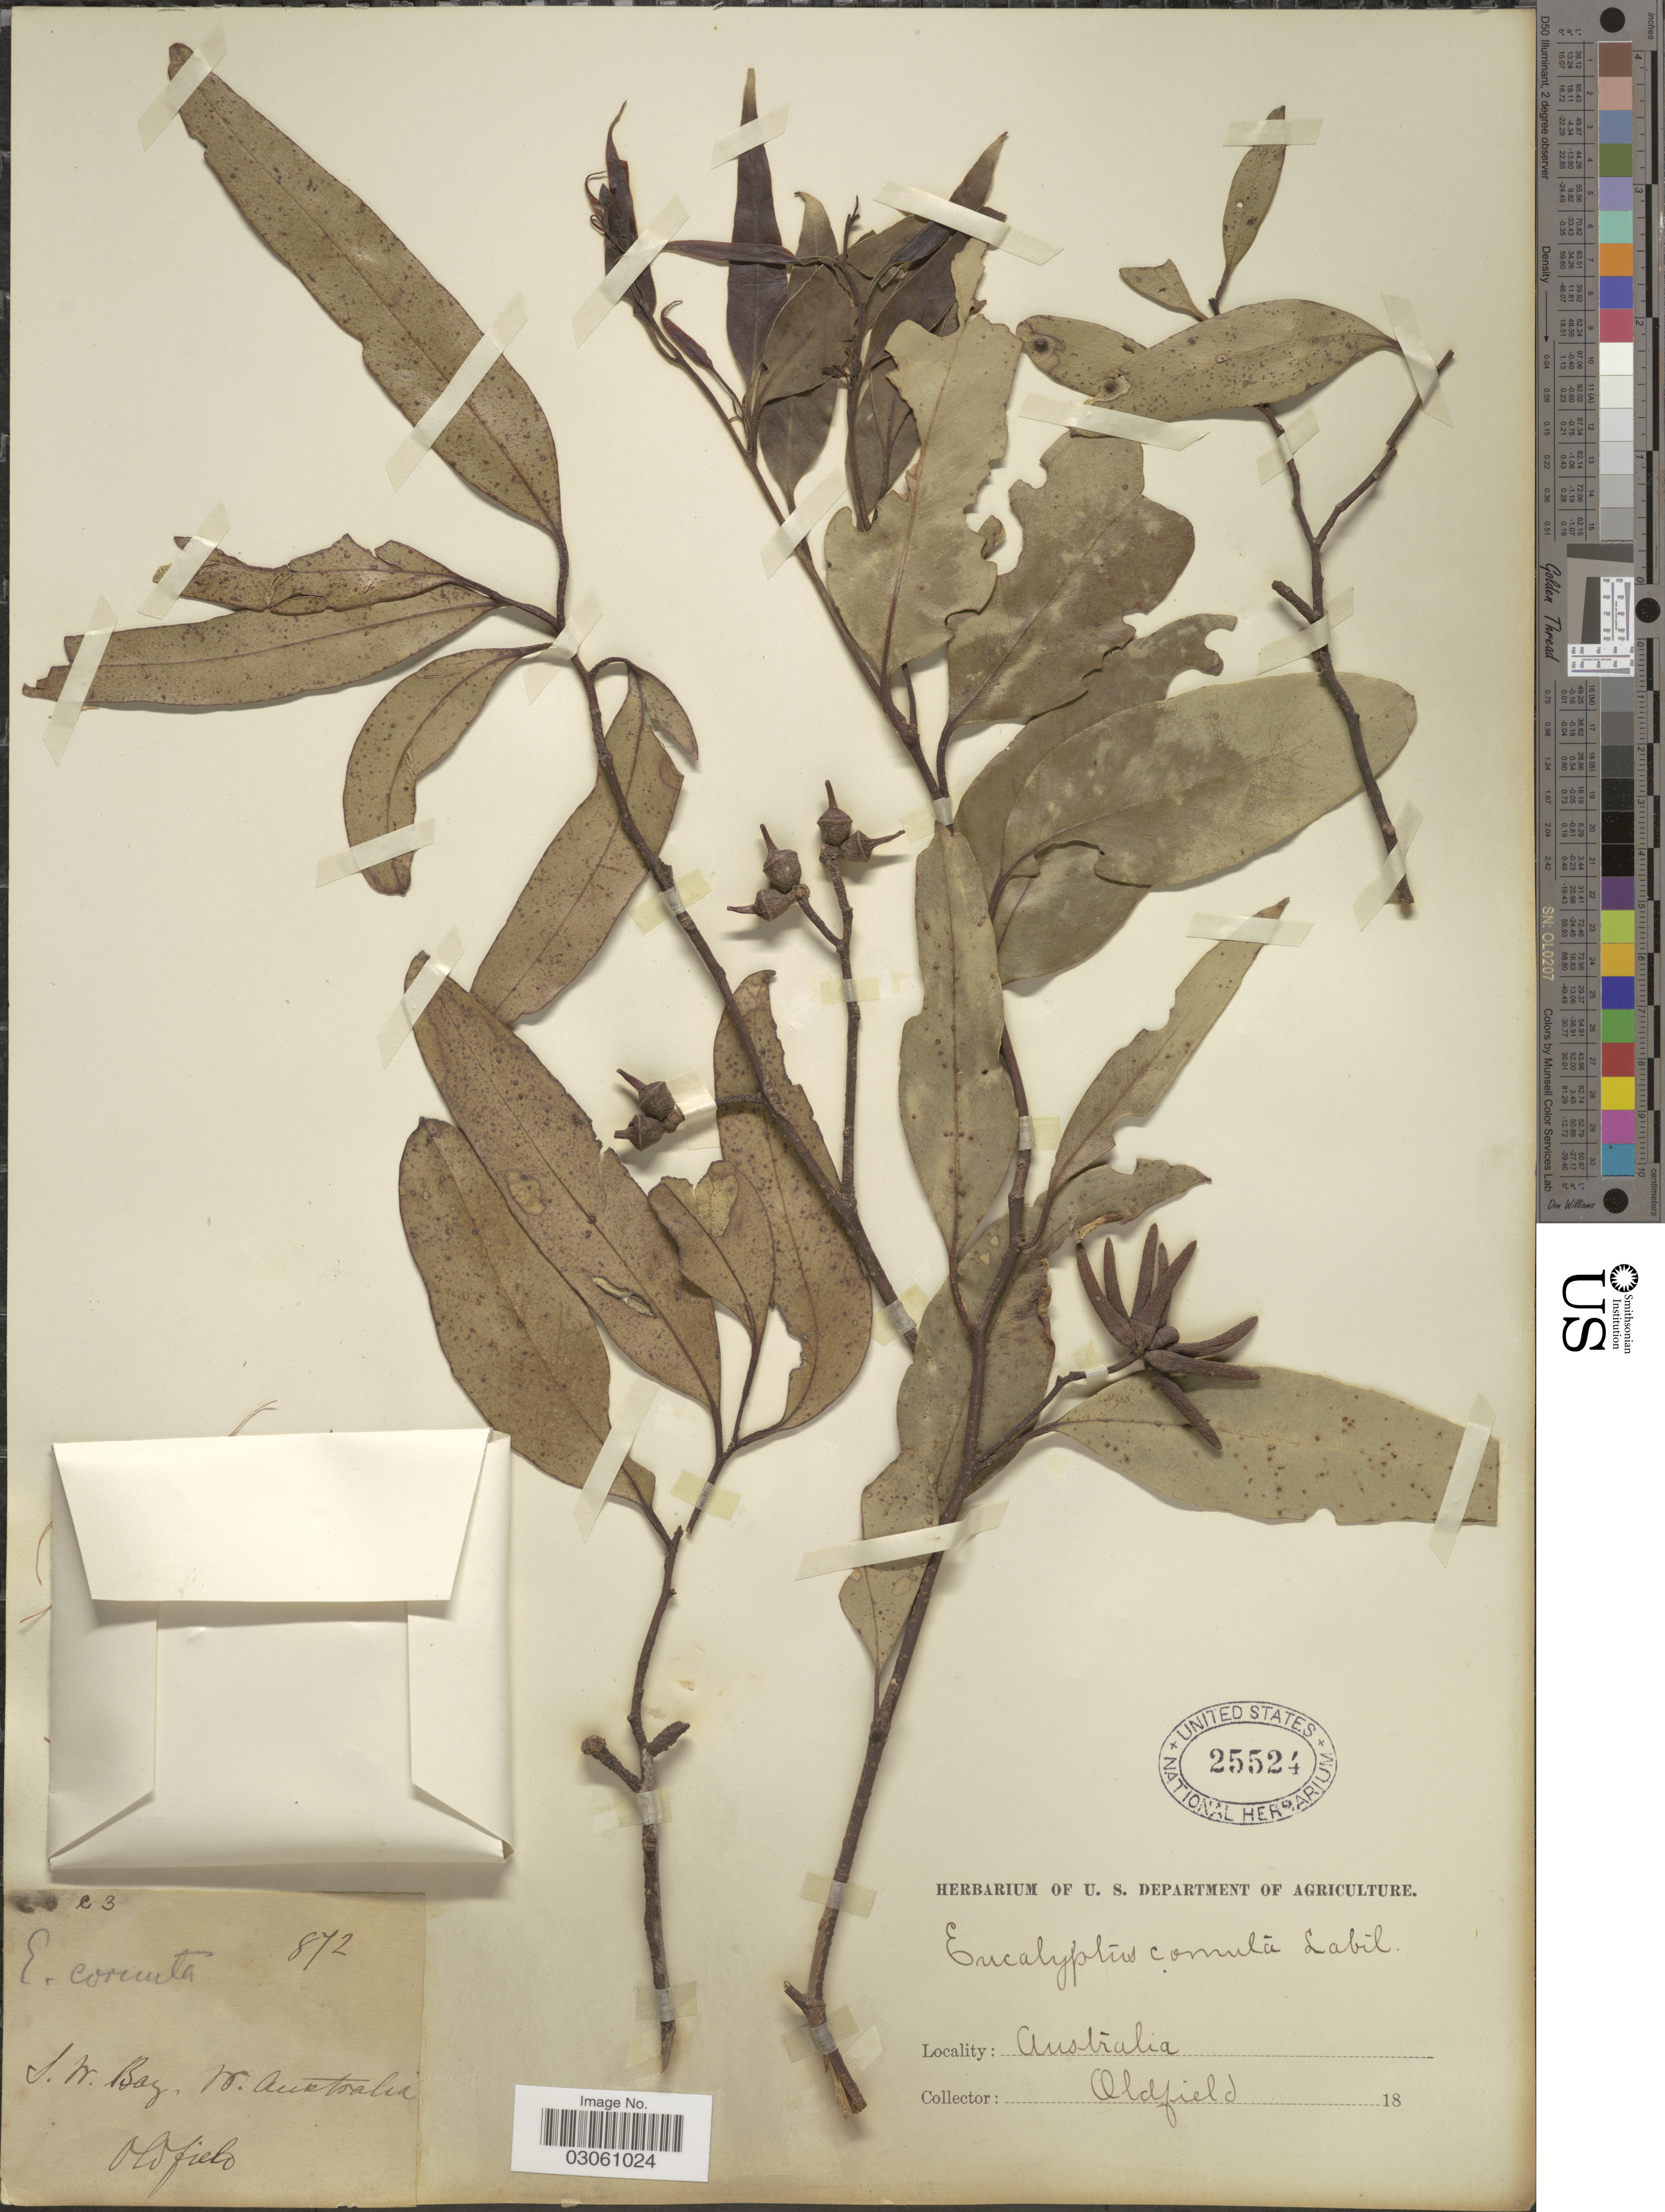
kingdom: Plantae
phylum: Tracheophyta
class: Magnoliopsida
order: Myrtales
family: Myrtaceae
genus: Eucalyptus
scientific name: Eucalyptus cornuta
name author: Labill.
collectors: Oldfield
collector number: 872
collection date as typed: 18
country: Australia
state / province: Western Australia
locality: S.W. Bay, W. Australia.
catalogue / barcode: US 25524